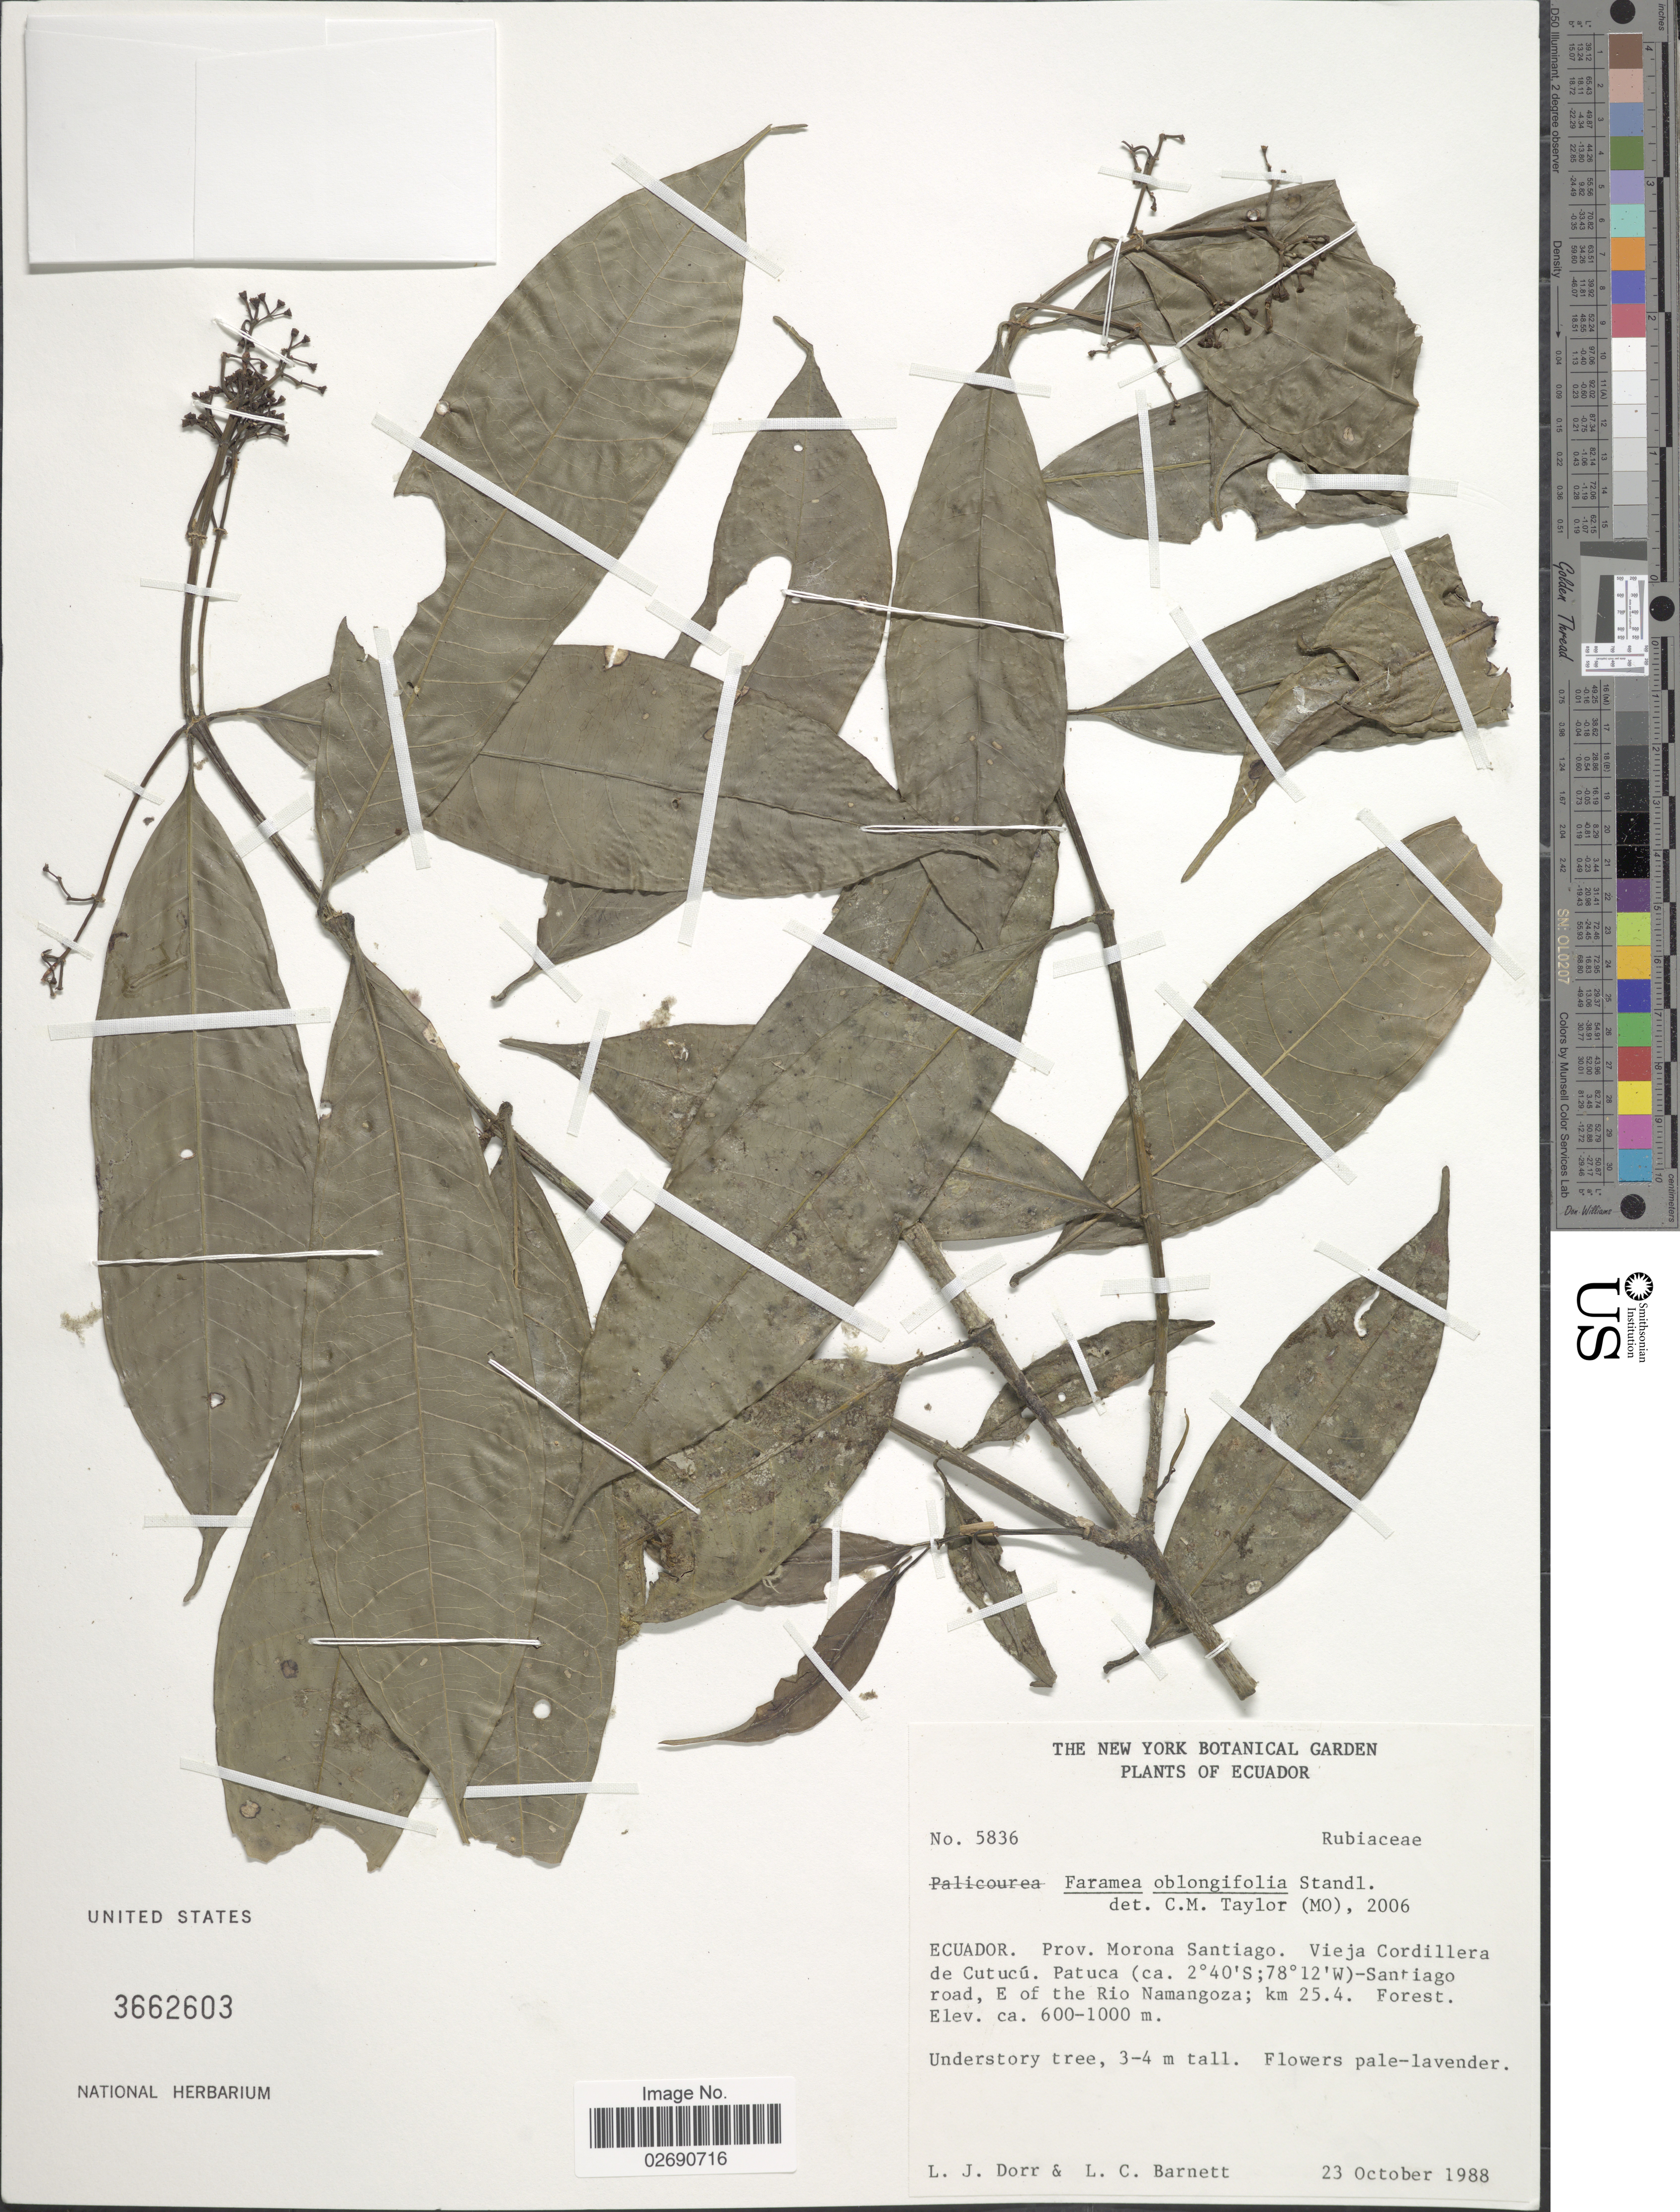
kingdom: Plantae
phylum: Tracheophyta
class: Magnoliopsida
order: Gentianales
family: Rubiaceae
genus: Faramea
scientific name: Faramea oblongifolia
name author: Standl.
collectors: L. J. Dorr & L. C. Barnett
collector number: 5836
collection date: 1988-10-23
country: Ecuador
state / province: Morona-Santiago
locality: Vieja Cordillera de Cutucú. Patuca-Santiago road, E of the Rio Namangoza; km 25.4. Forest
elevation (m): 600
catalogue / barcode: US 3662603